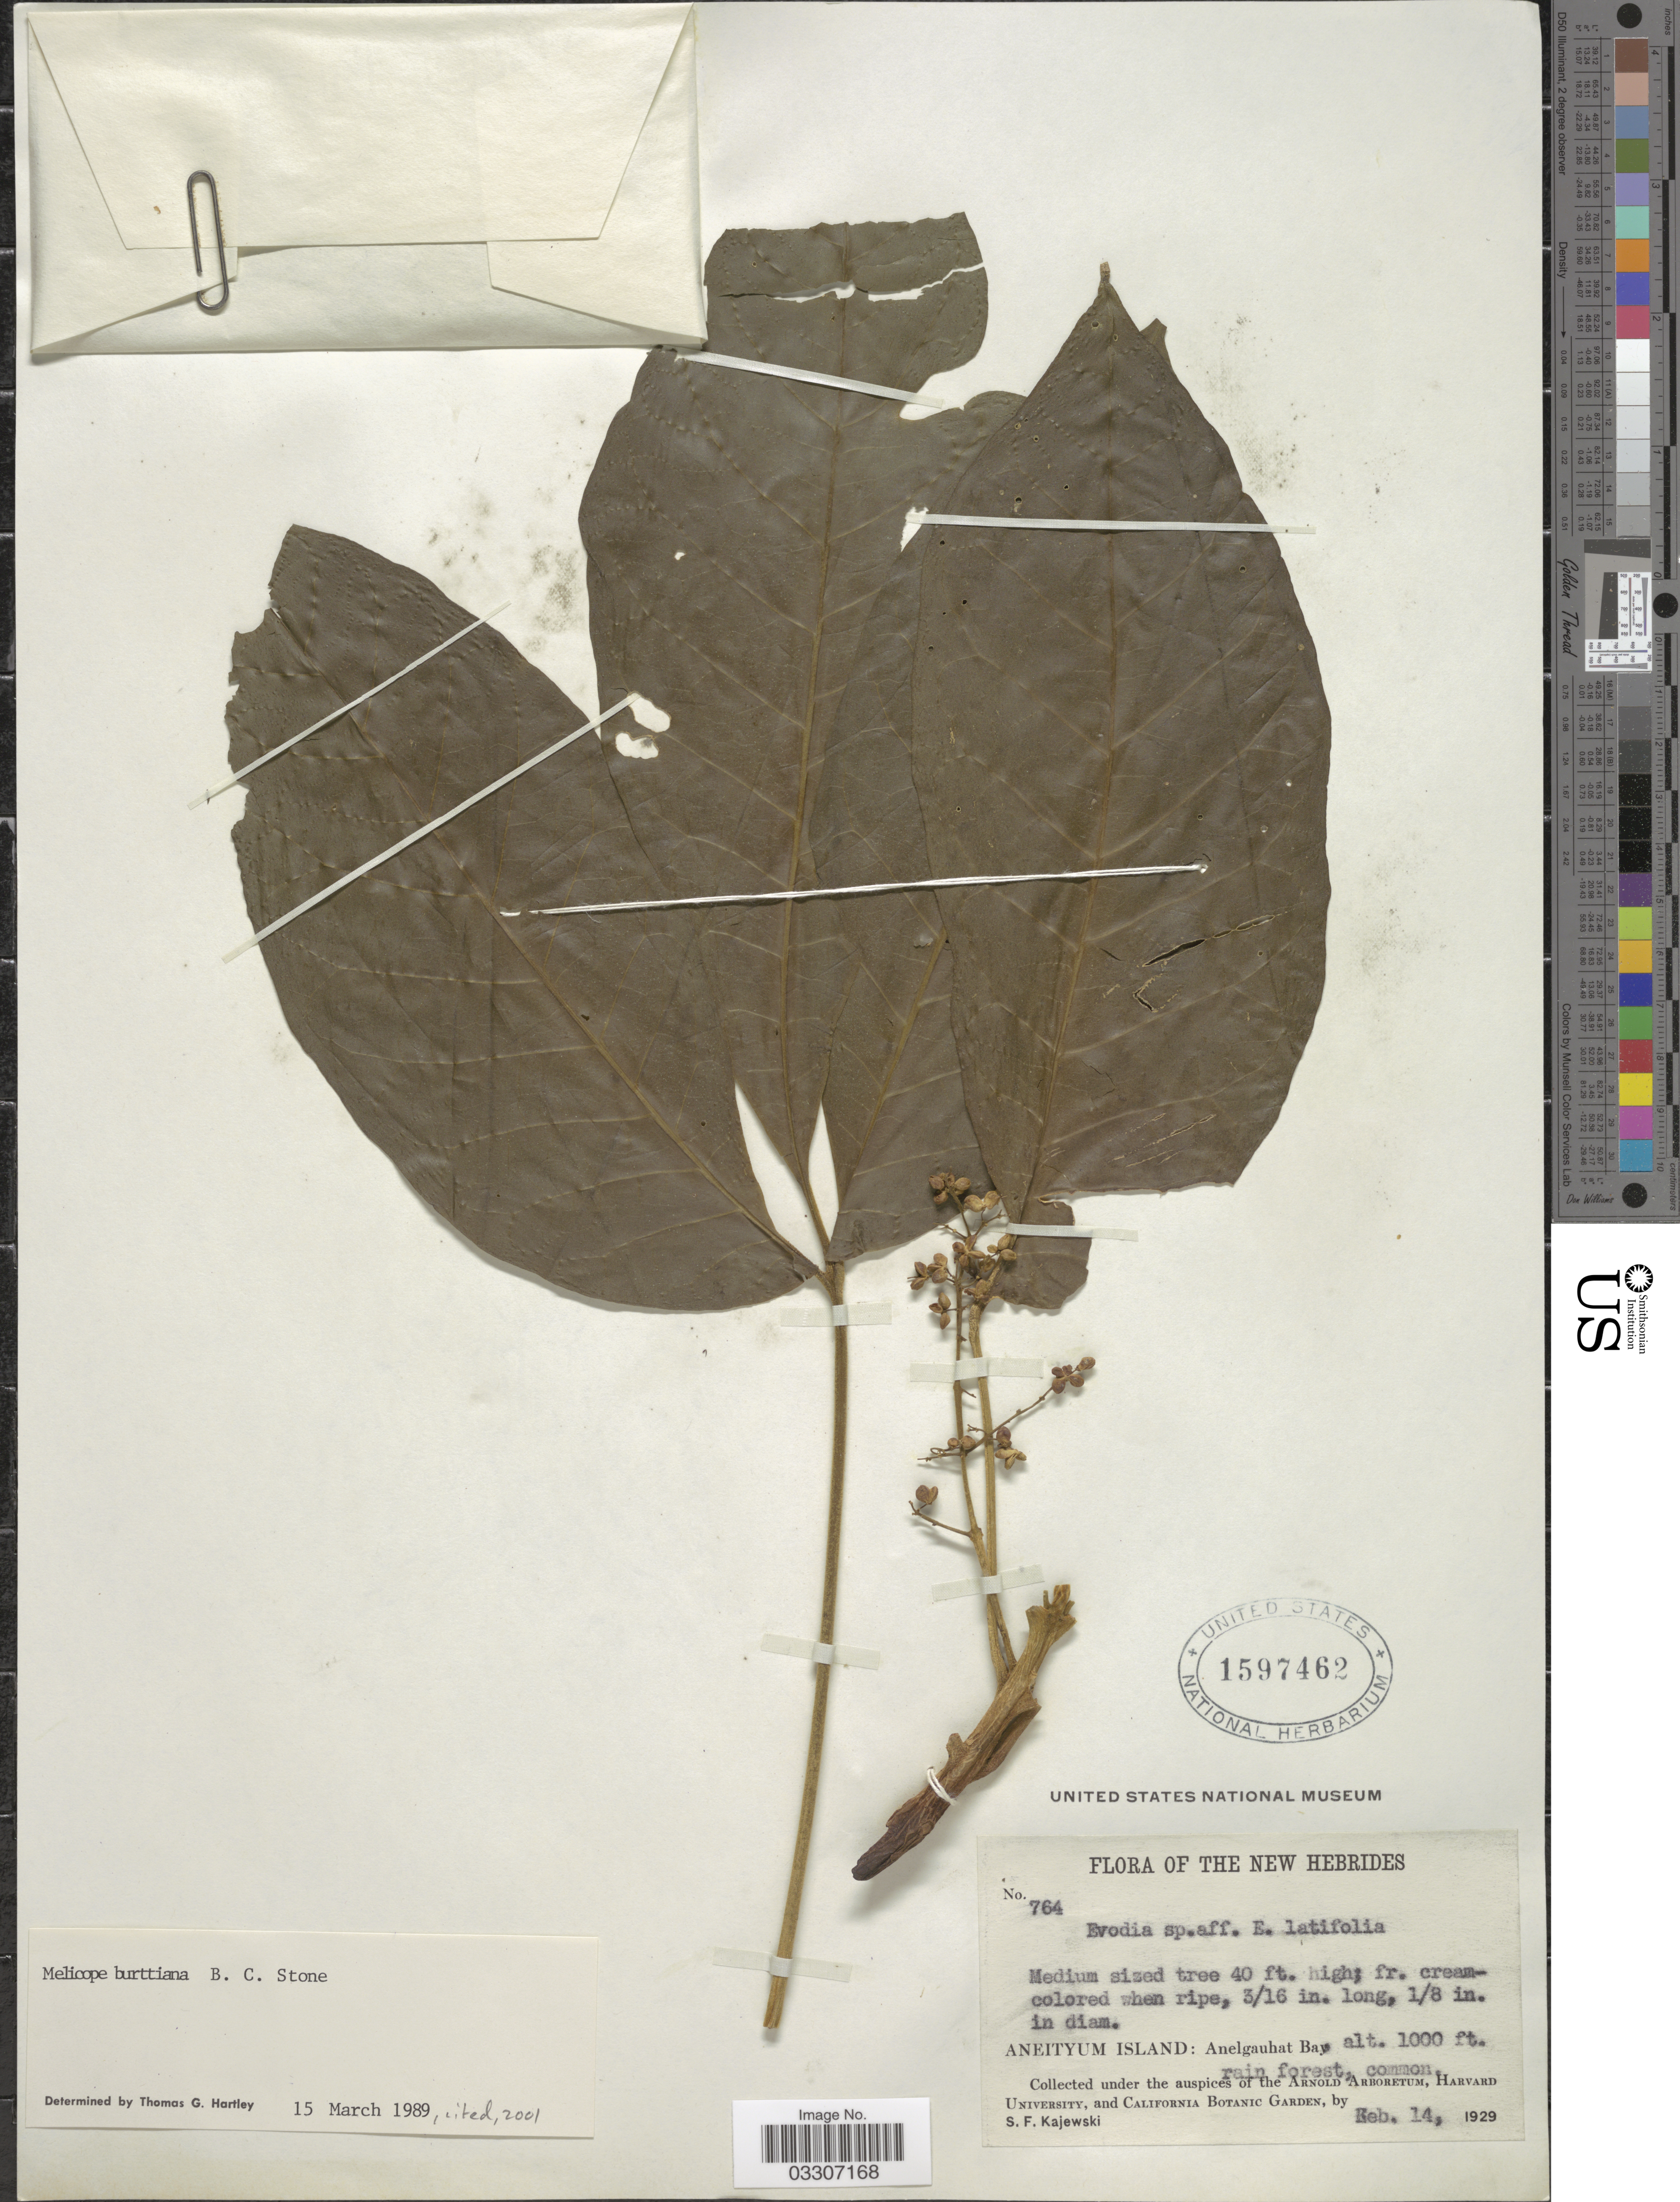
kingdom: Plantae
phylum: Tracheophyta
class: Magnoliopsida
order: Sapindales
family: Rutaceae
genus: Melicope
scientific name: Melicope burttiana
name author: B.C. Stone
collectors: S. Kajewski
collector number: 764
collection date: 1929-02-14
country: Vanuatu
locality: The New Hebrides. Aneityum Island: Anelgauhat Bay.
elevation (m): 305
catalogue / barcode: US 1597462